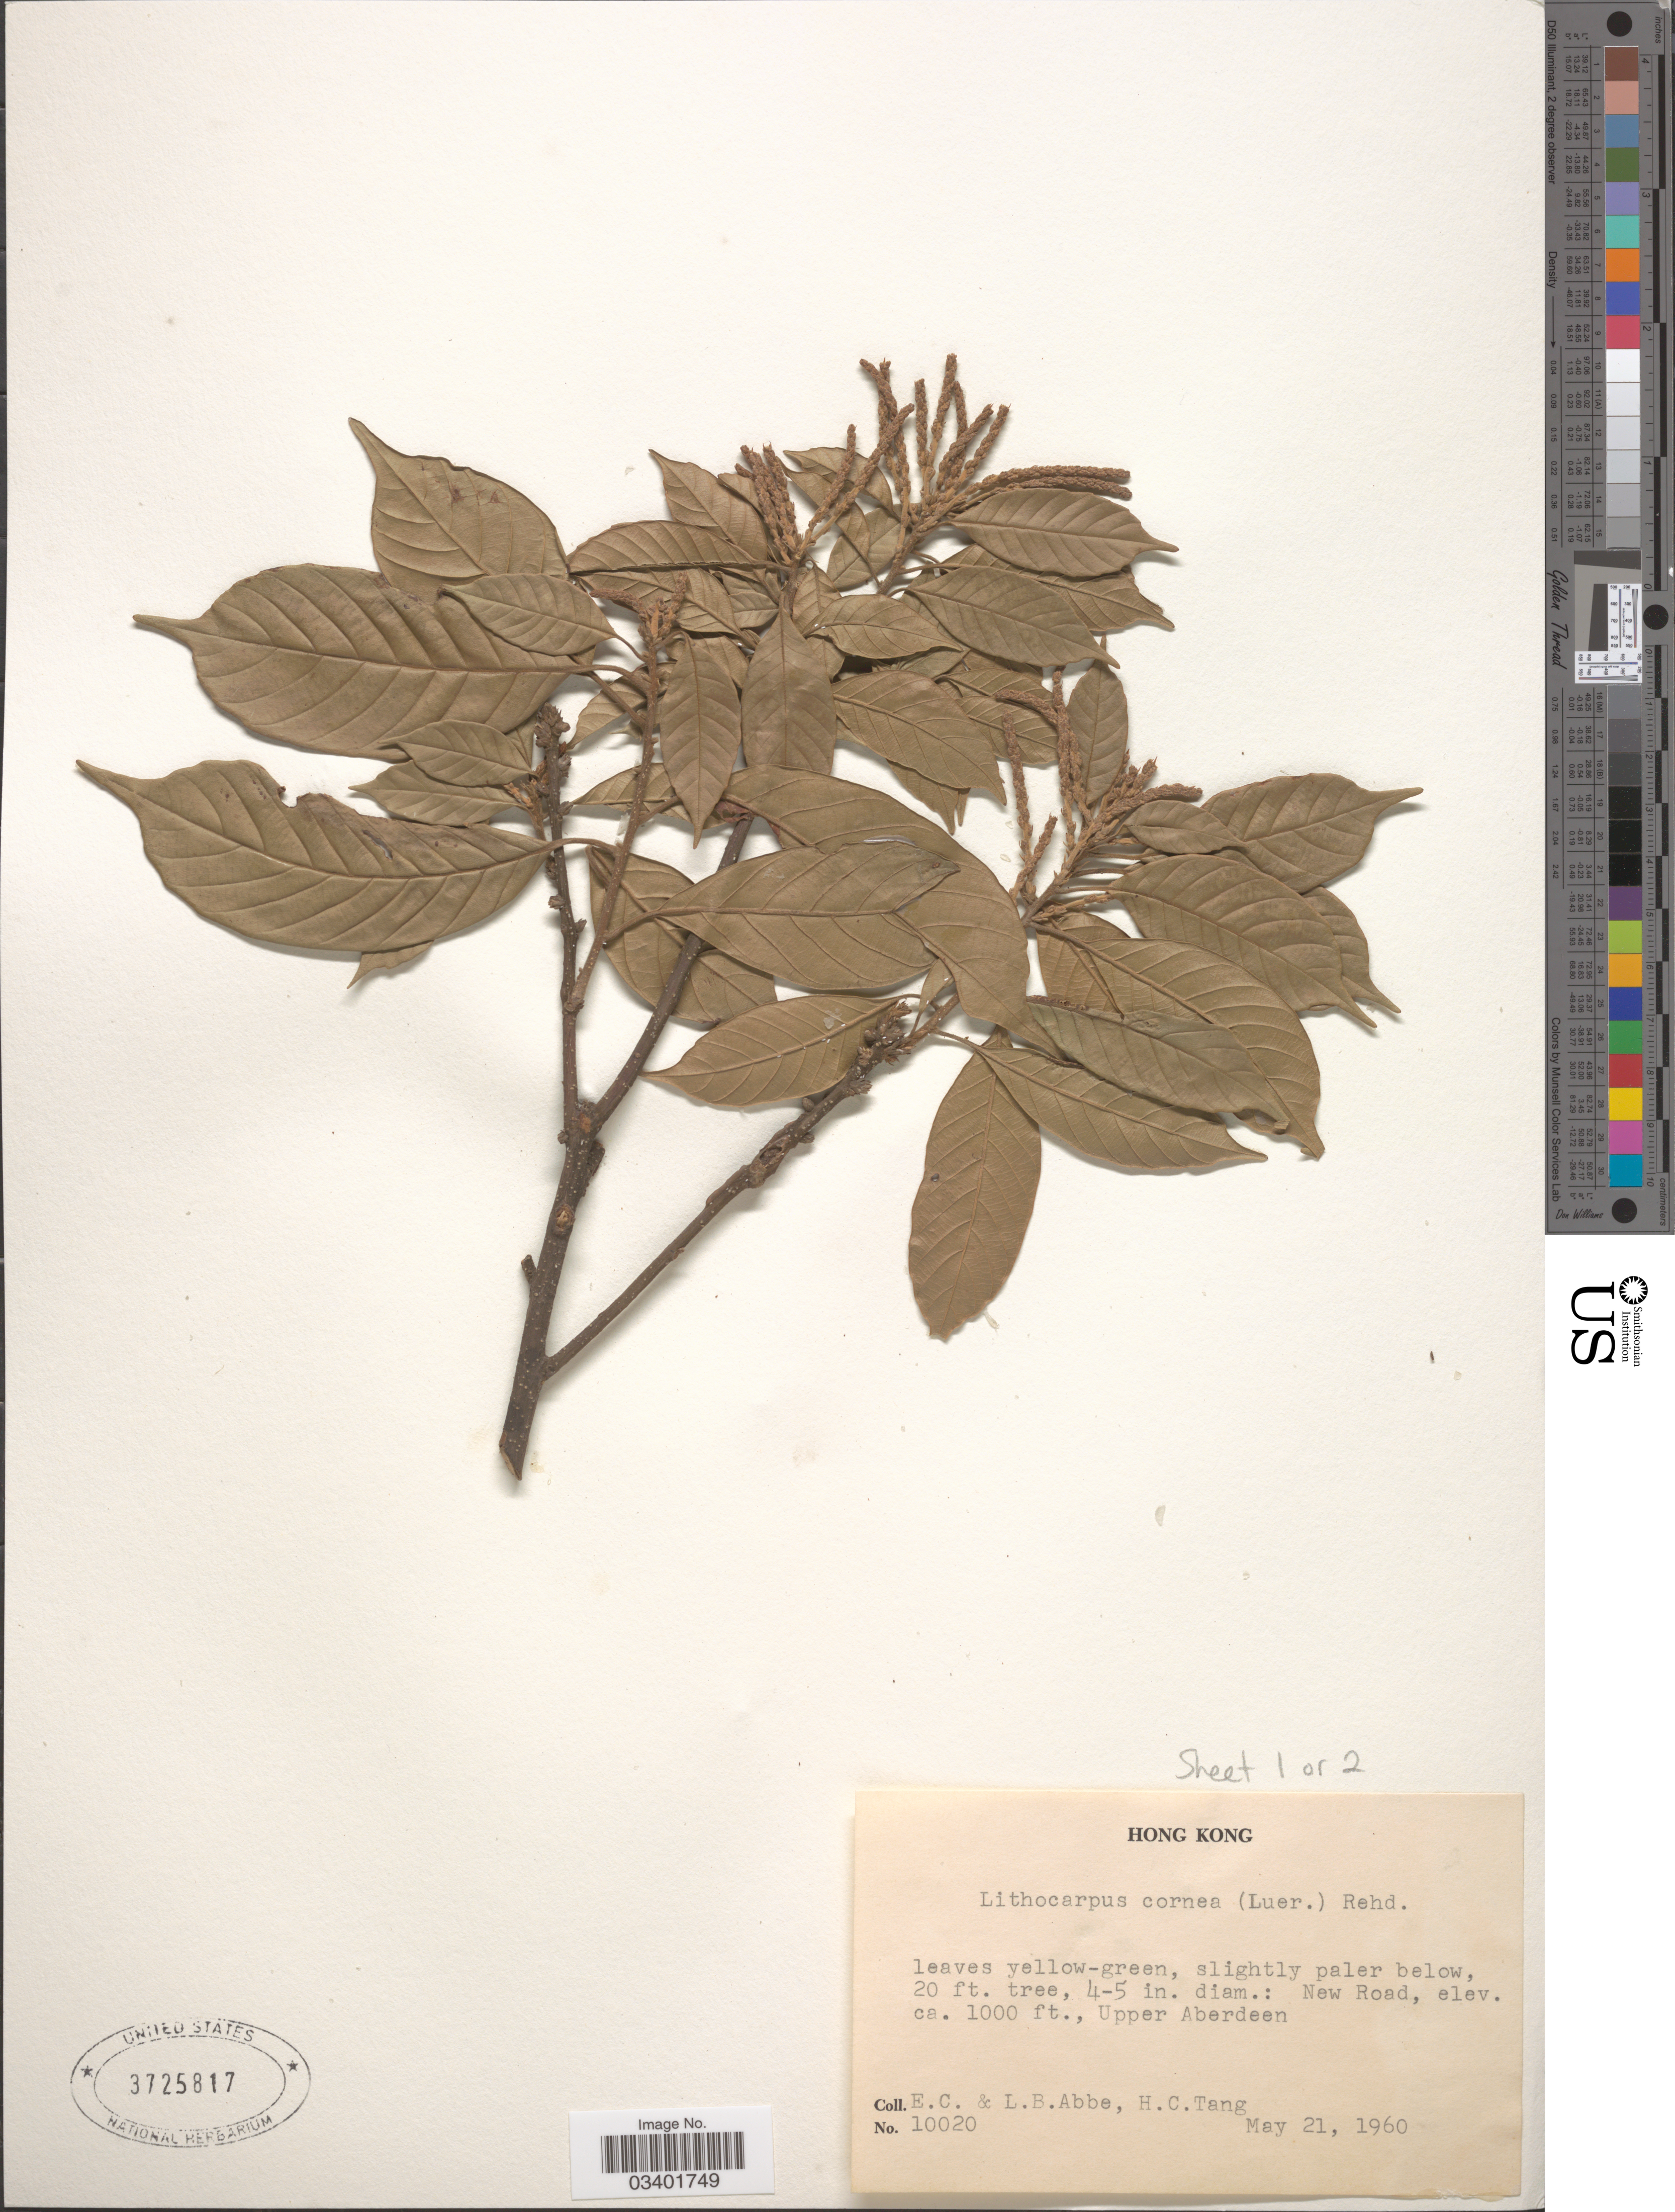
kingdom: Plantae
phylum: Tracheophyta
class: Magnoliopsida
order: Fagales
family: Fagaceae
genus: Lithocarpus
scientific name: Lithocarpus corneus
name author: (Lour.) Rehder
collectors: E. C. Abbe, L. B. Abbe & H. Tang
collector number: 10020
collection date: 1960-05-21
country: China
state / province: Hong Kong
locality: New Road, Upper Aberdeen.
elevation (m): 305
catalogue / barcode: US 3725817